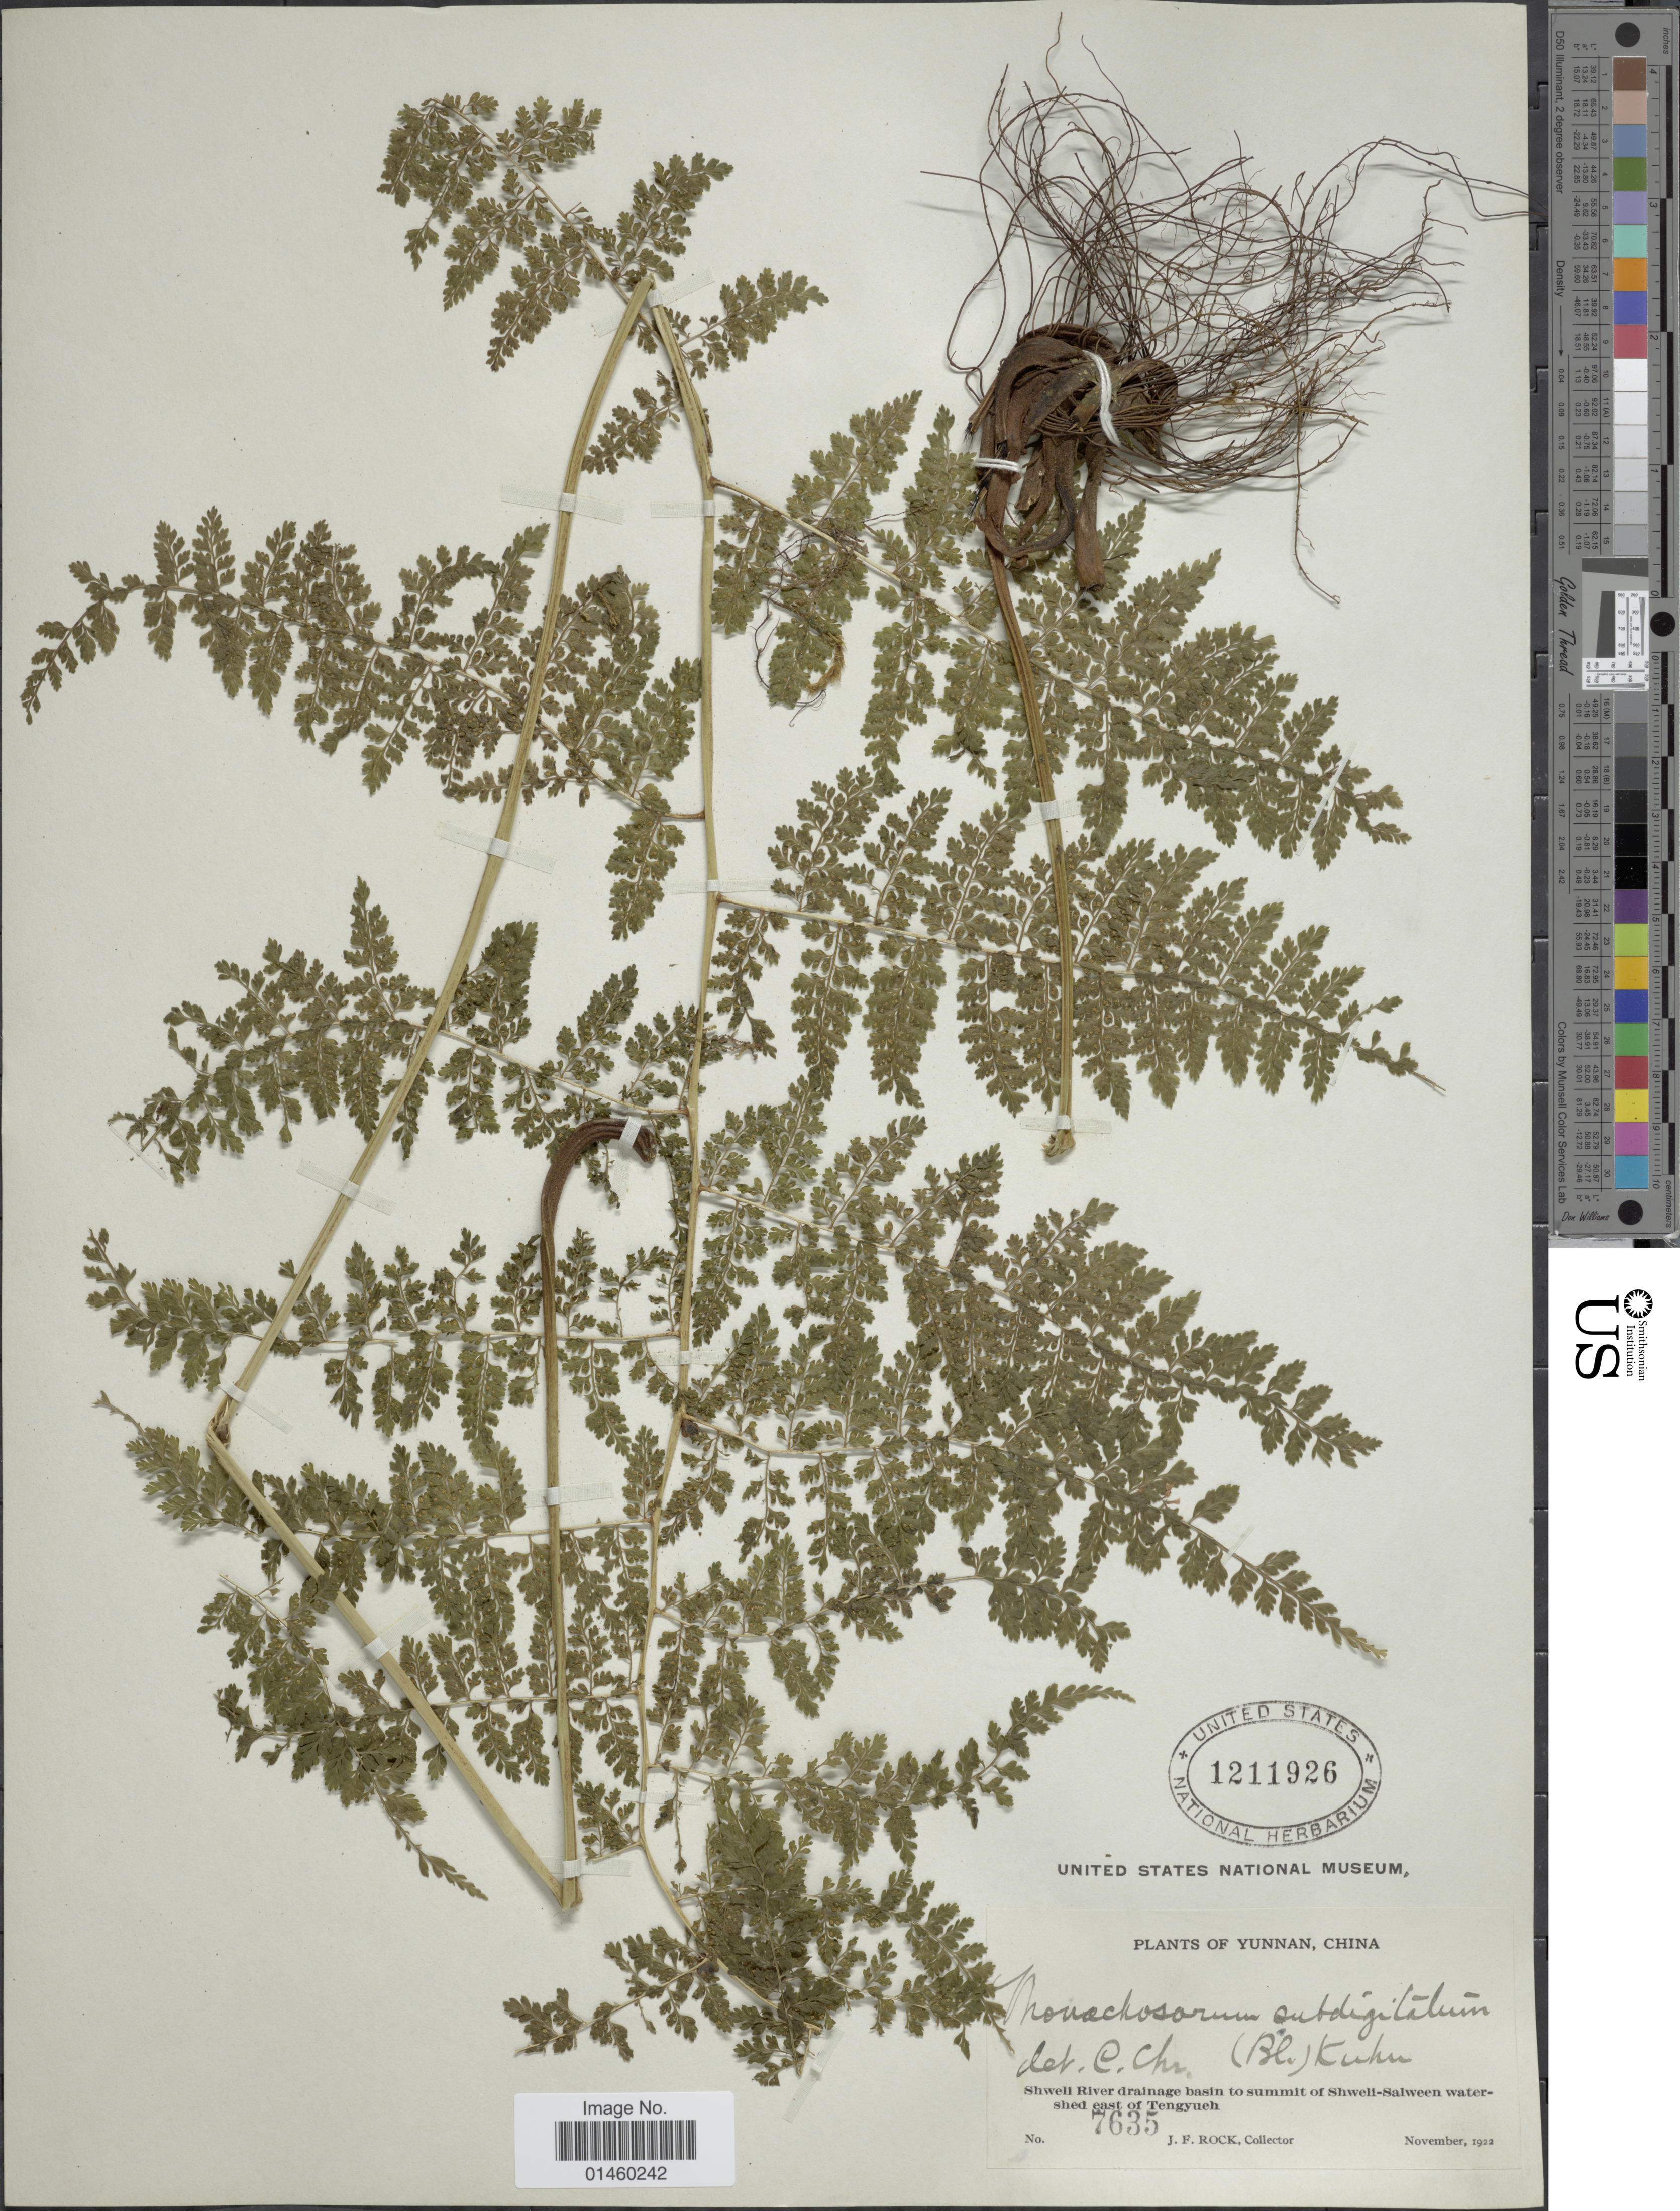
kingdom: Plantae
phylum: Tracheophyta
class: Polypodiopsida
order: Polypodiales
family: Dennstaedtiaceae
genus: Monachosorum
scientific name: Monachosorum subdigitatum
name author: (Blume) Kuhn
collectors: J. Rock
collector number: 7635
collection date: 1922-11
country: China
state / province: Yunnan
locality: Shweli River drainage basin to summit of Shweli-Salween watershed east of Tengyueh.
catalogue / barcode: US 1211926